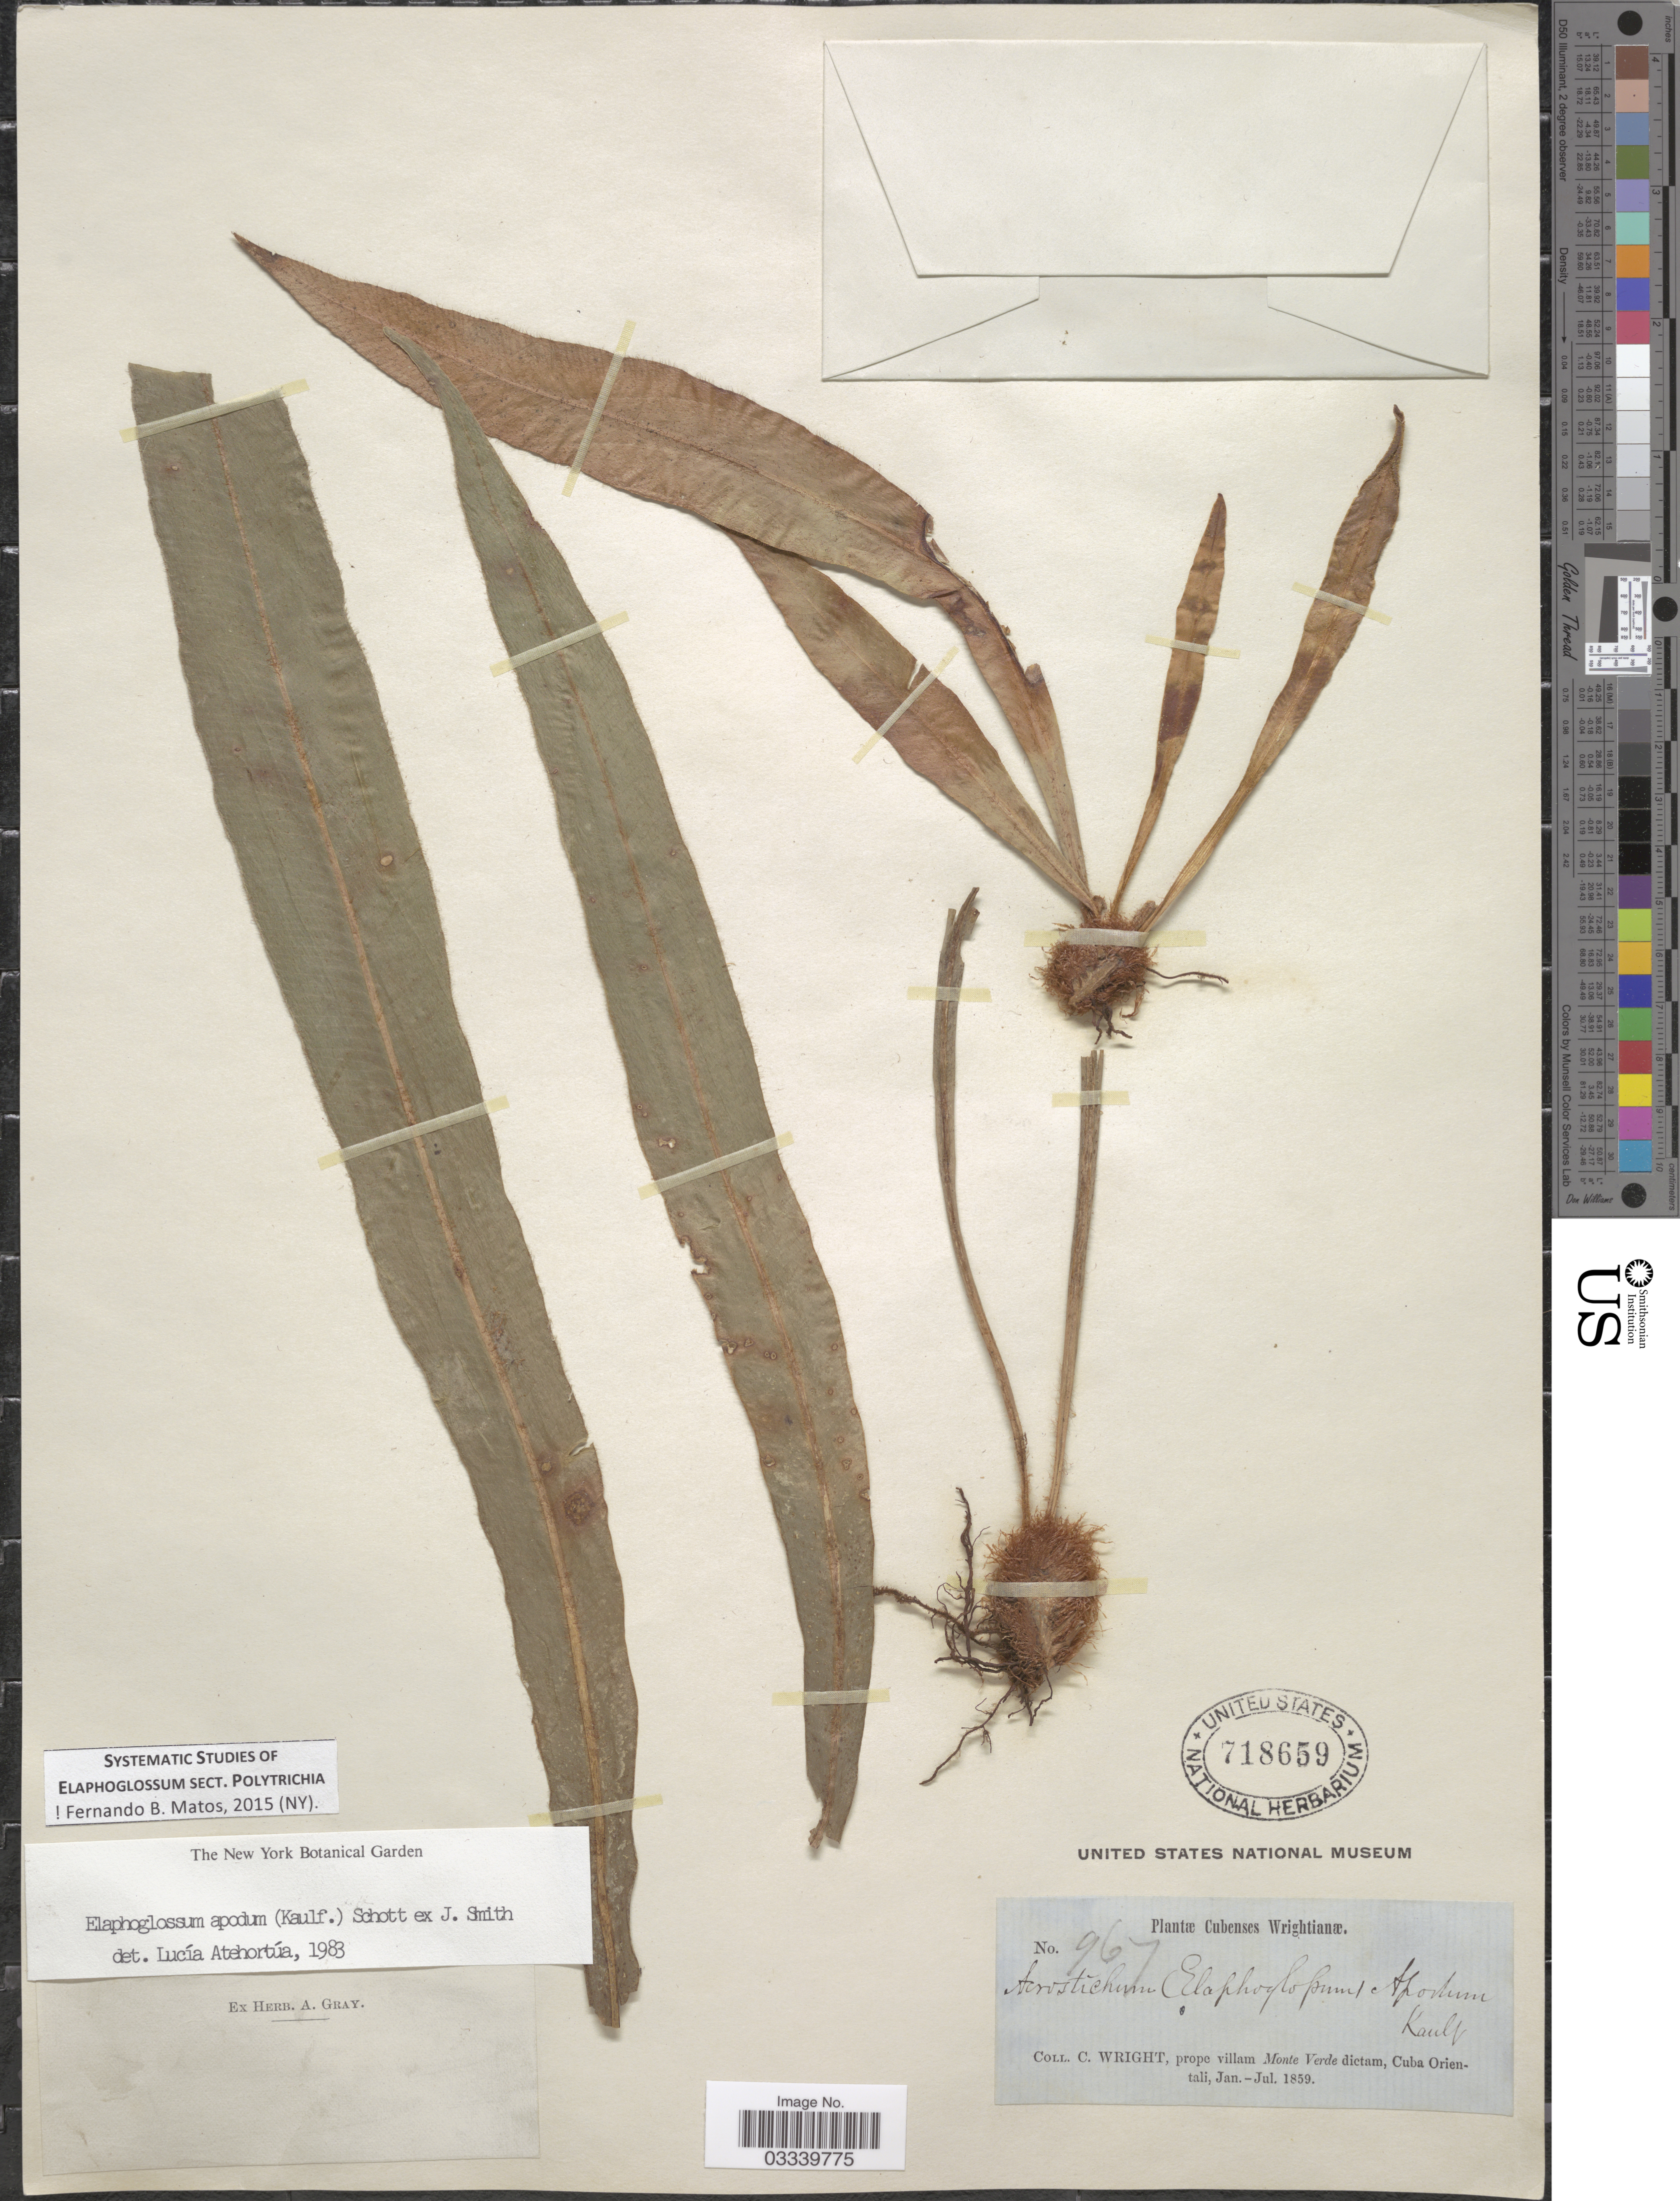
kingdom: Plantae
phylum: Tracheophyta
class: Polypodiopsida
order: Polypodiales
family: Dryopteridaceae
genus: Elaphoglossum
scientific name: Elaphoglossum apodum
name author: (Kaulf.) Schott ex J. Sm.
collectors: C. Wright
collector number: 967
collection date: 1859-01/1859-07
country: Cuba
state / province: Oriente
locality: Prope villam Monte Verde dictam, Cuba Orientali.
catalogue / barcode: US 718659